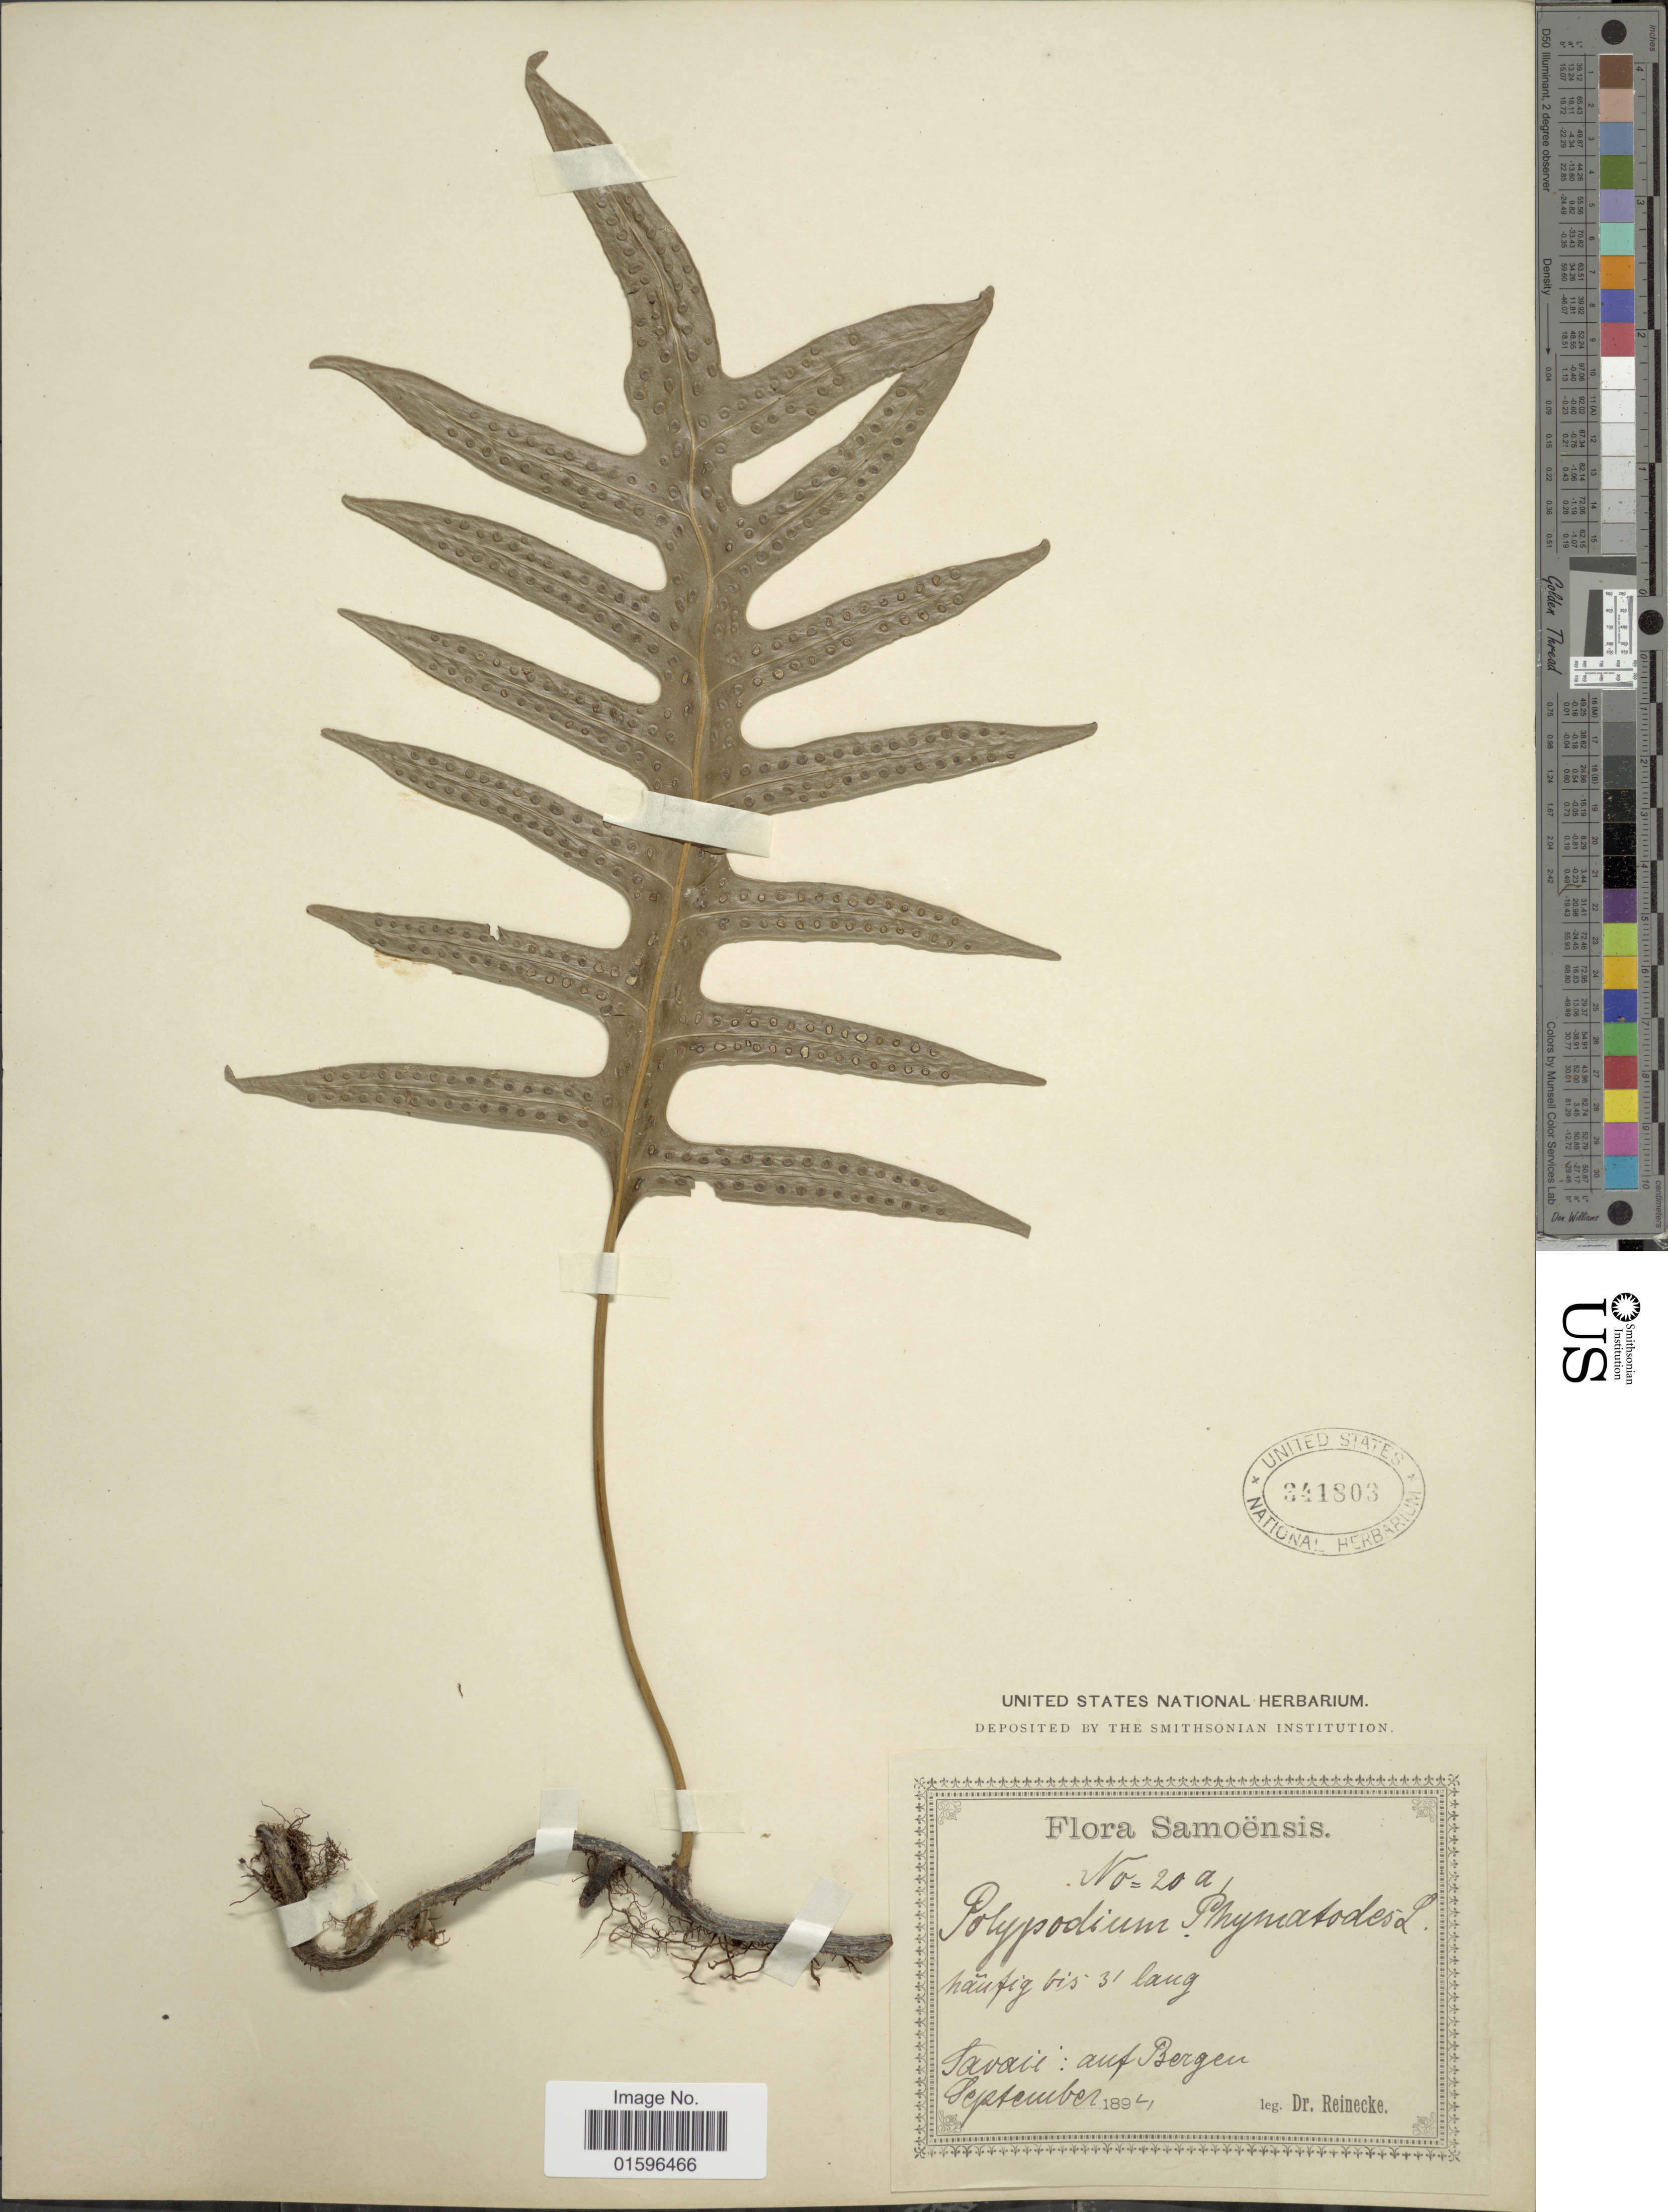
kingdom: Plantae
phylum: Tracheophyta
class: Polypodiopsida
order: Polypodiales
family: Polypodiaceae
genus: Polypodium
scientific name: Polypodium scolopendria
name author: Burm. f.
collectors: -- Reinecke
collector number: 20a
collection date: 1894-09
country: Samoa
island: Savai'i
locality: Samoensis, Savaii: auf Bergen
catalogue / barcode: US 341803